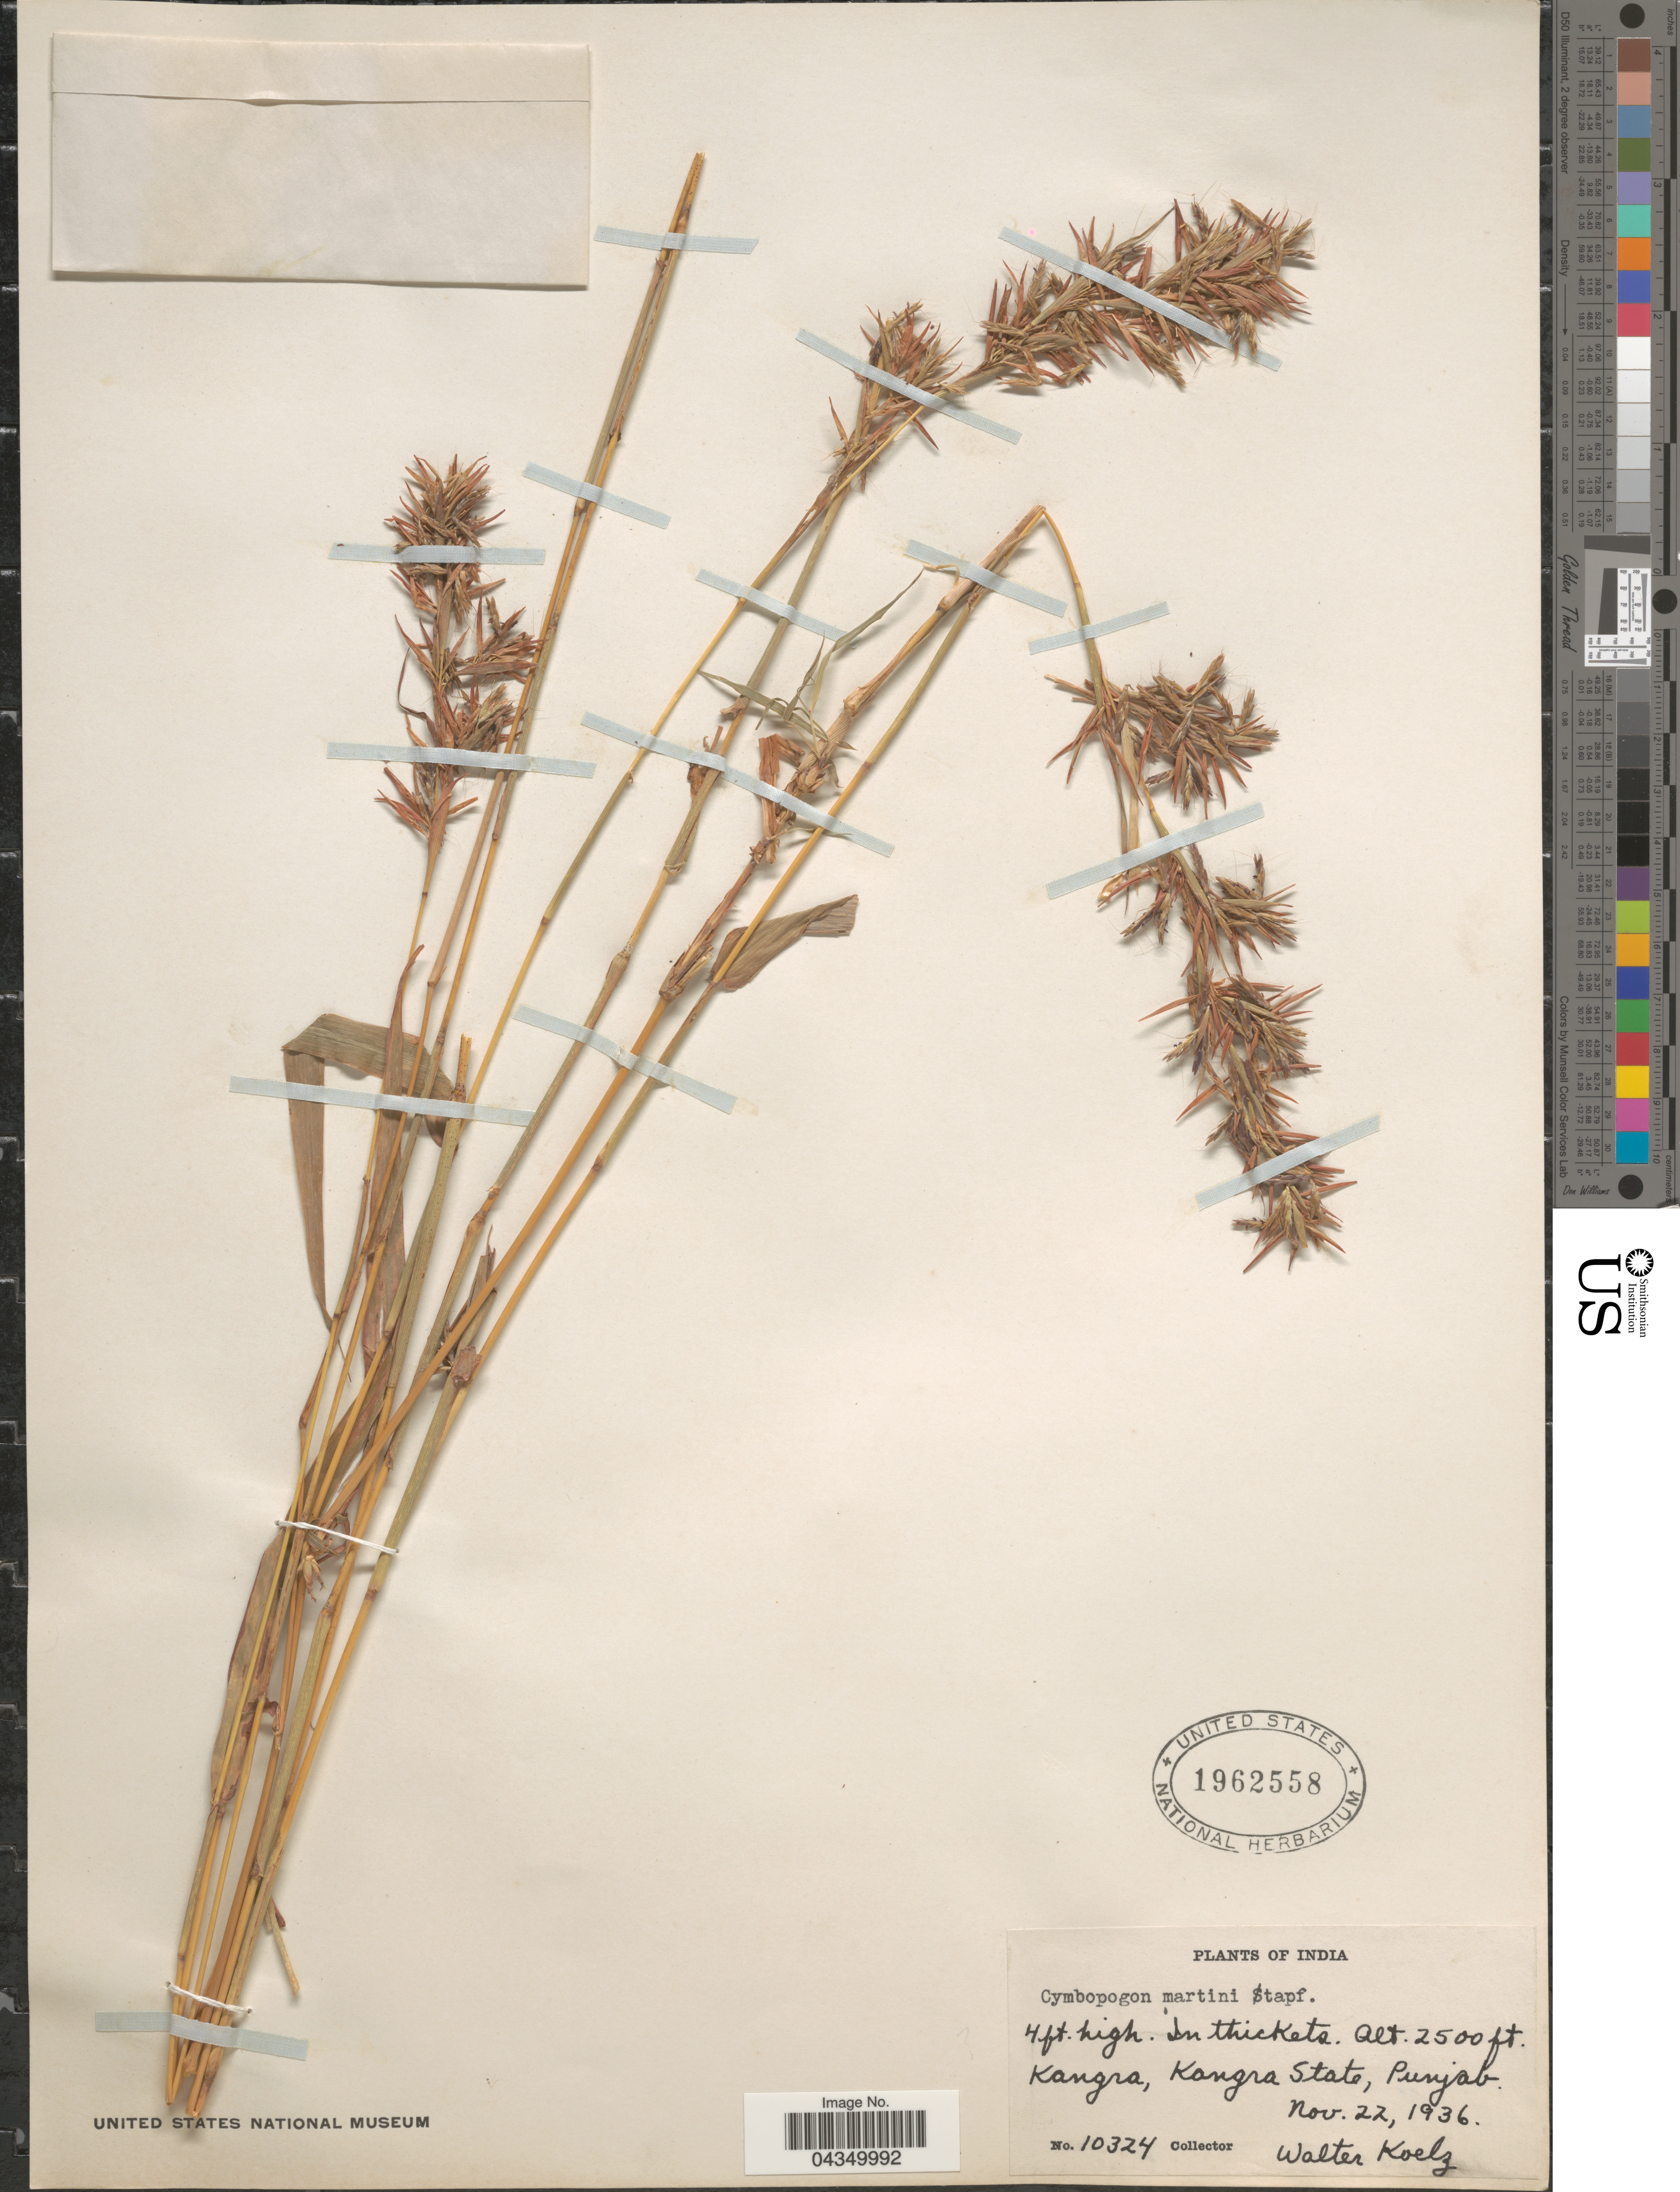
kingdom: Plantae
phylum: Tracheophyta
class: Liliopsida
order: Poales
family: Poaceae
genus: Cymbopogon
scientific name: Cymbopogon martini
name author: (Roxb.) Stapf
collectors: W. N. Koelz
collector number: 10324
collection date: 1936-11-22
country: India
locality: Kangra, Kangra State.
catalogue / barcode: US 1962558